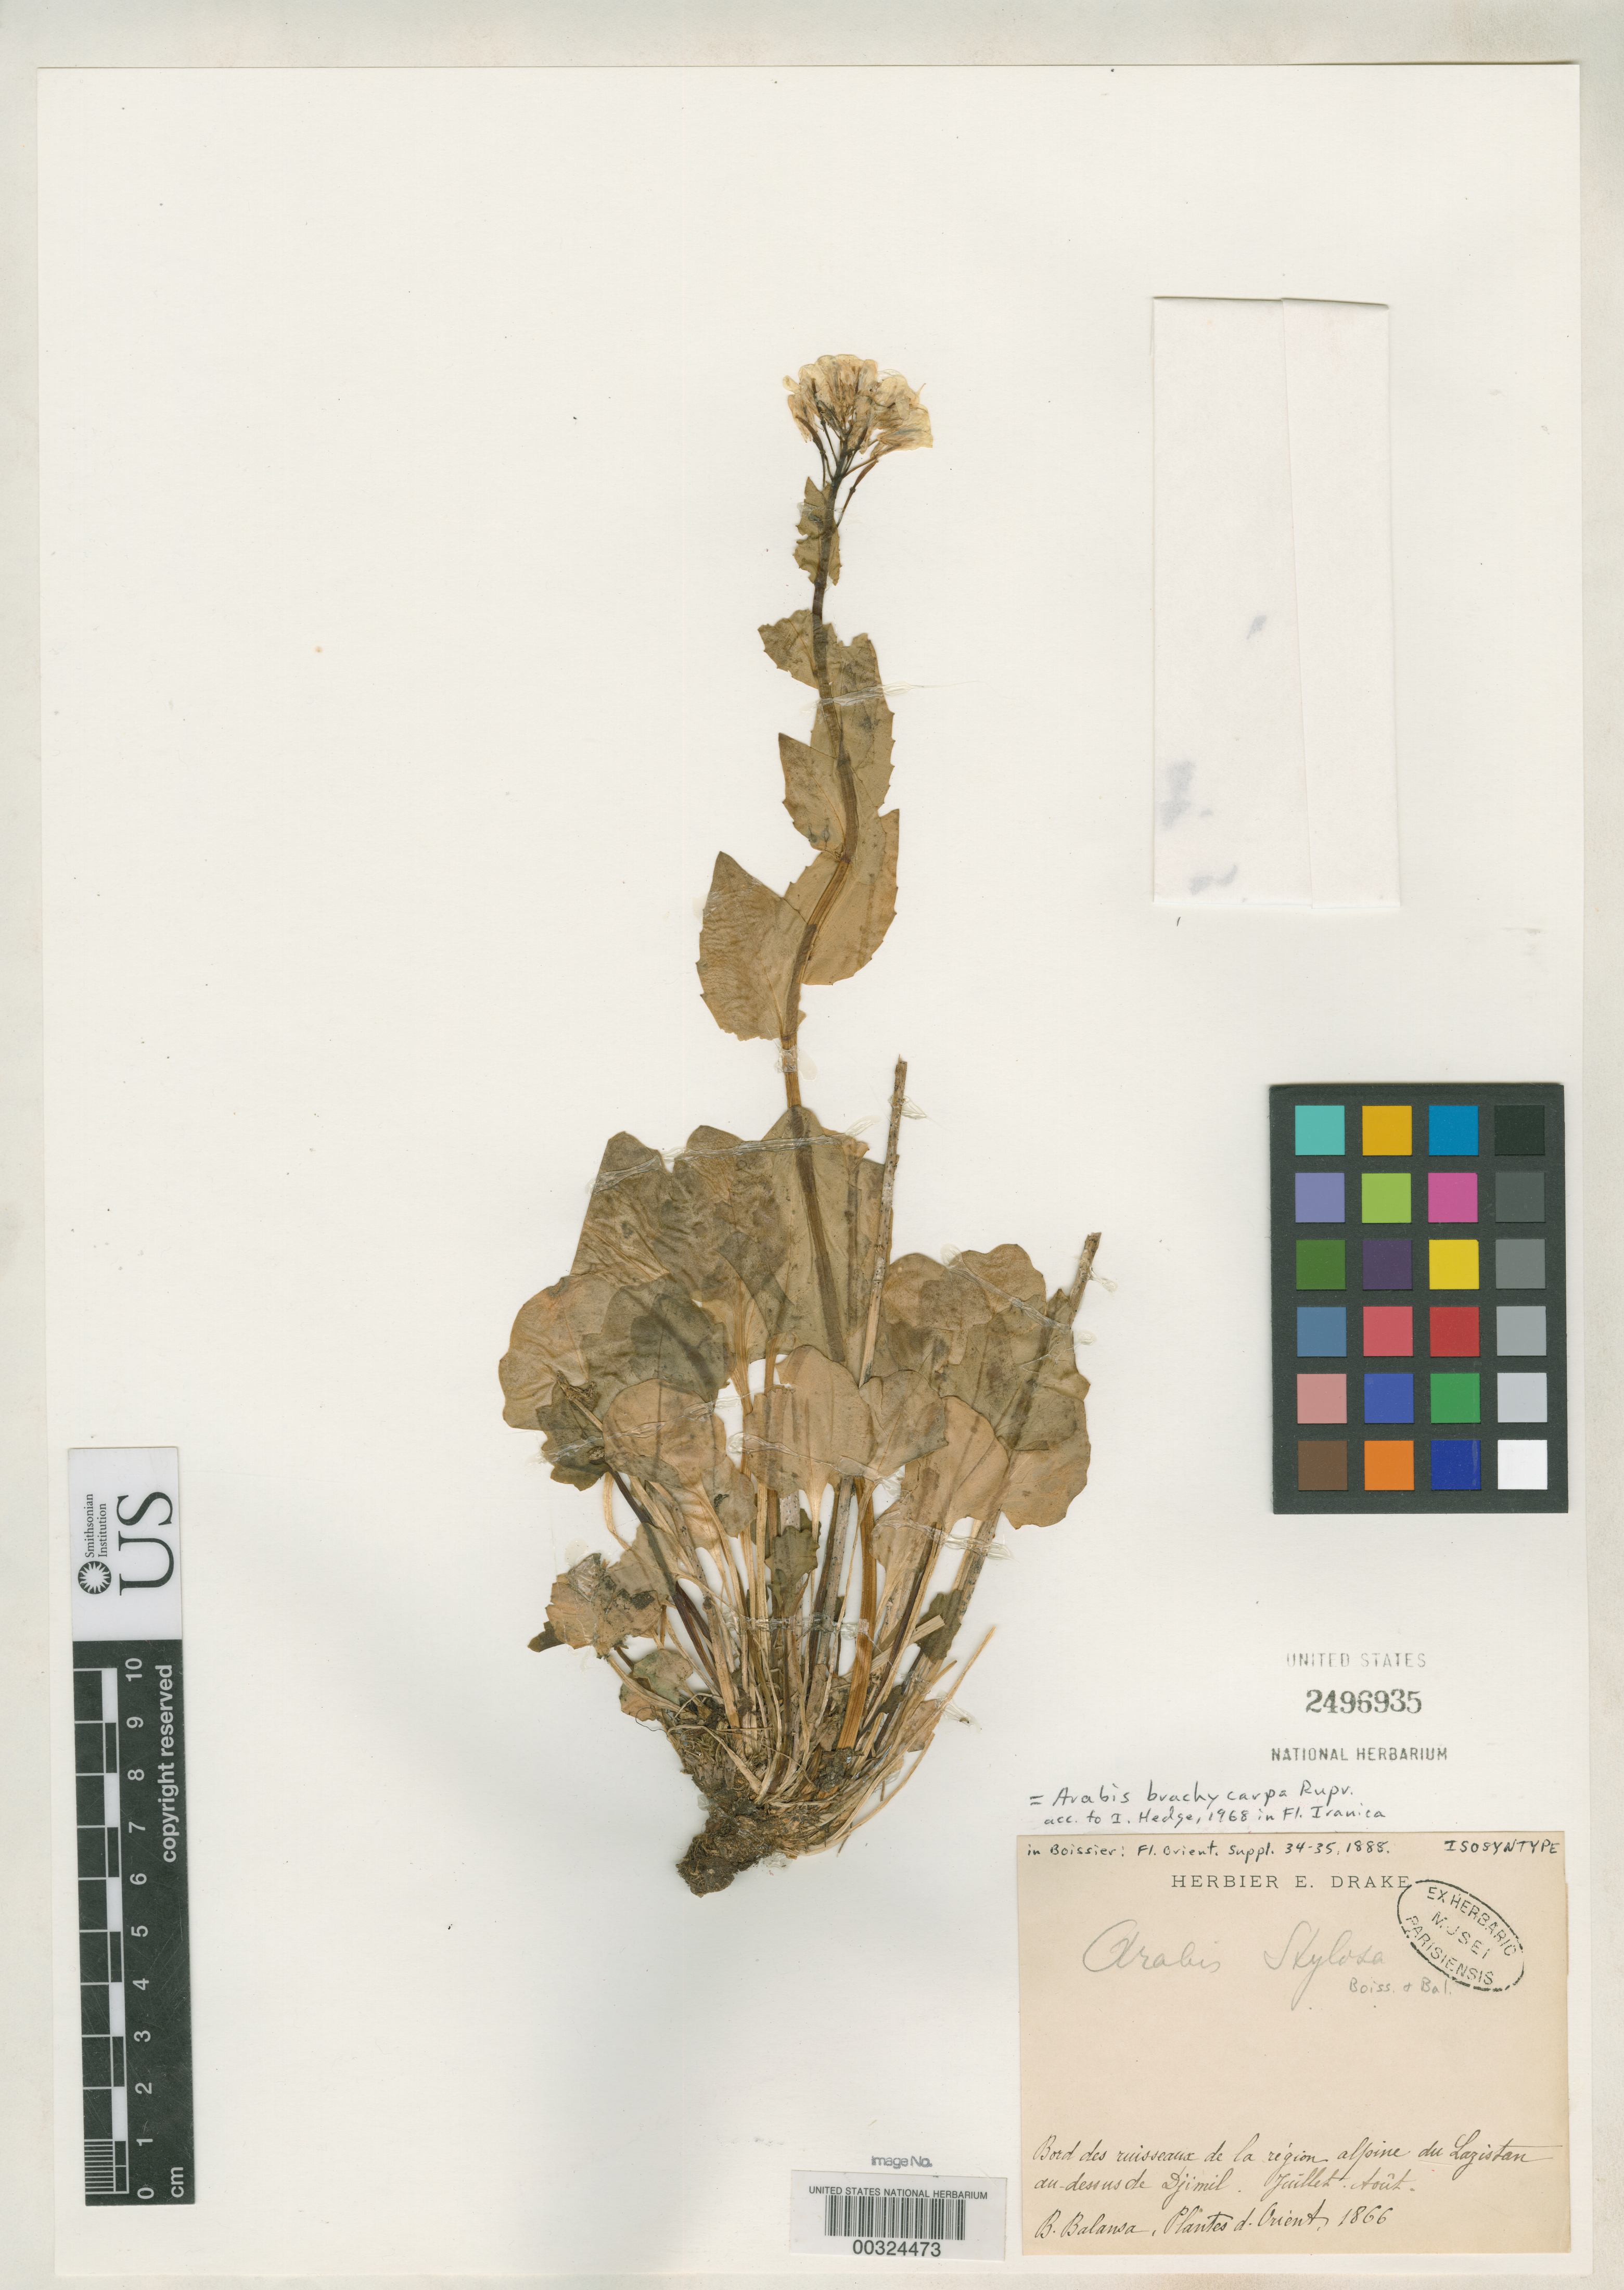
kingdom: Plantae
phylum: Tracheophyta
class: Magnoliopsida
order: Brassicales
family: Brassicaceae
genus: Arabis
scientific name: Arabis stylosa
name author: Boiss. & Balansa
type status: Isosyntype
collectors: B. Balansa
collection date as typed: Jul 1866 to -- Aug 1866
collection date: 1866-07/1866-08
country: Turkey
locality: Bord des Ruisseause de Laregion alpine du Lazistan au-dessus de Djimil.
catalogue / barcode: US 2496935